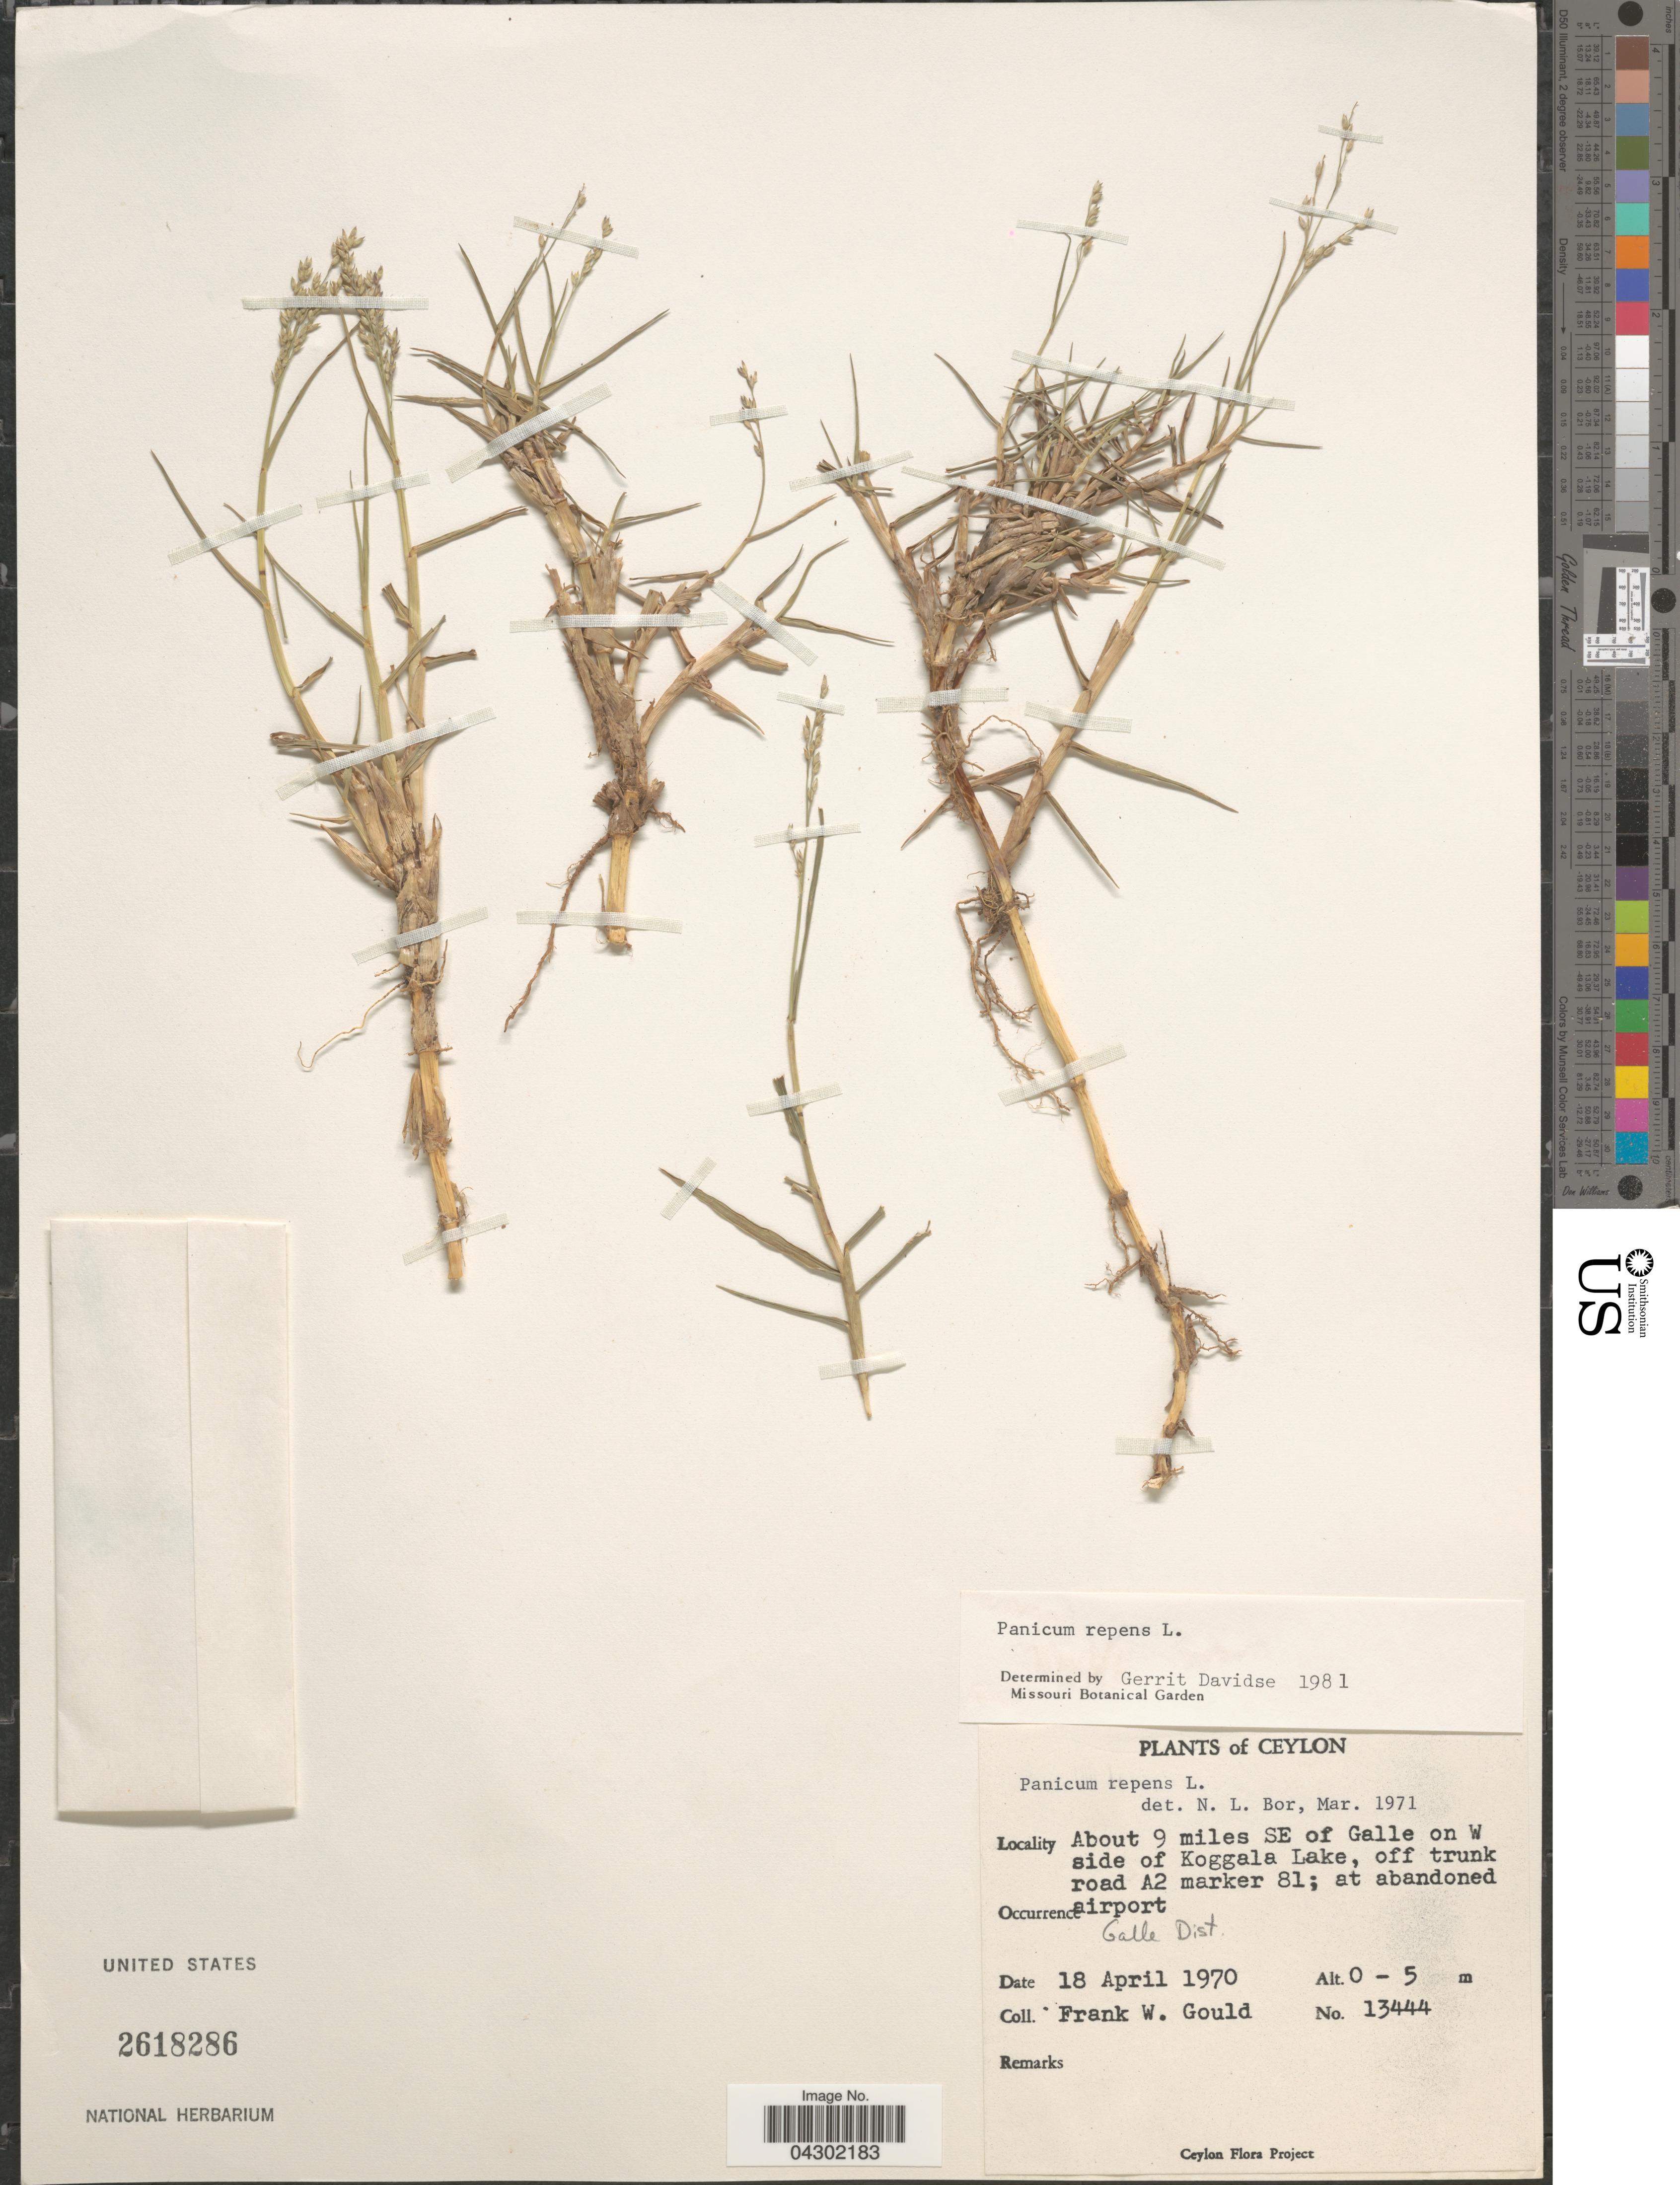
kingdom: Plantae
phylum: Tracheophyta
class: Liliopsida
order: Poales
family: Poaceae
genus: Panicum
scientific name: Panicum repens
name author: L.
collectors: F. W. Gould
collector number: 13444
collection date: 1970-04-18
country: Sri Lanka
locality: Ceylon. About 9 miles SE of Galle on W side of Koggala Lake, off trunk road A2 marker 81. Galle Dist.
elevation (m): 0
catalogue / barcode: US 2618286